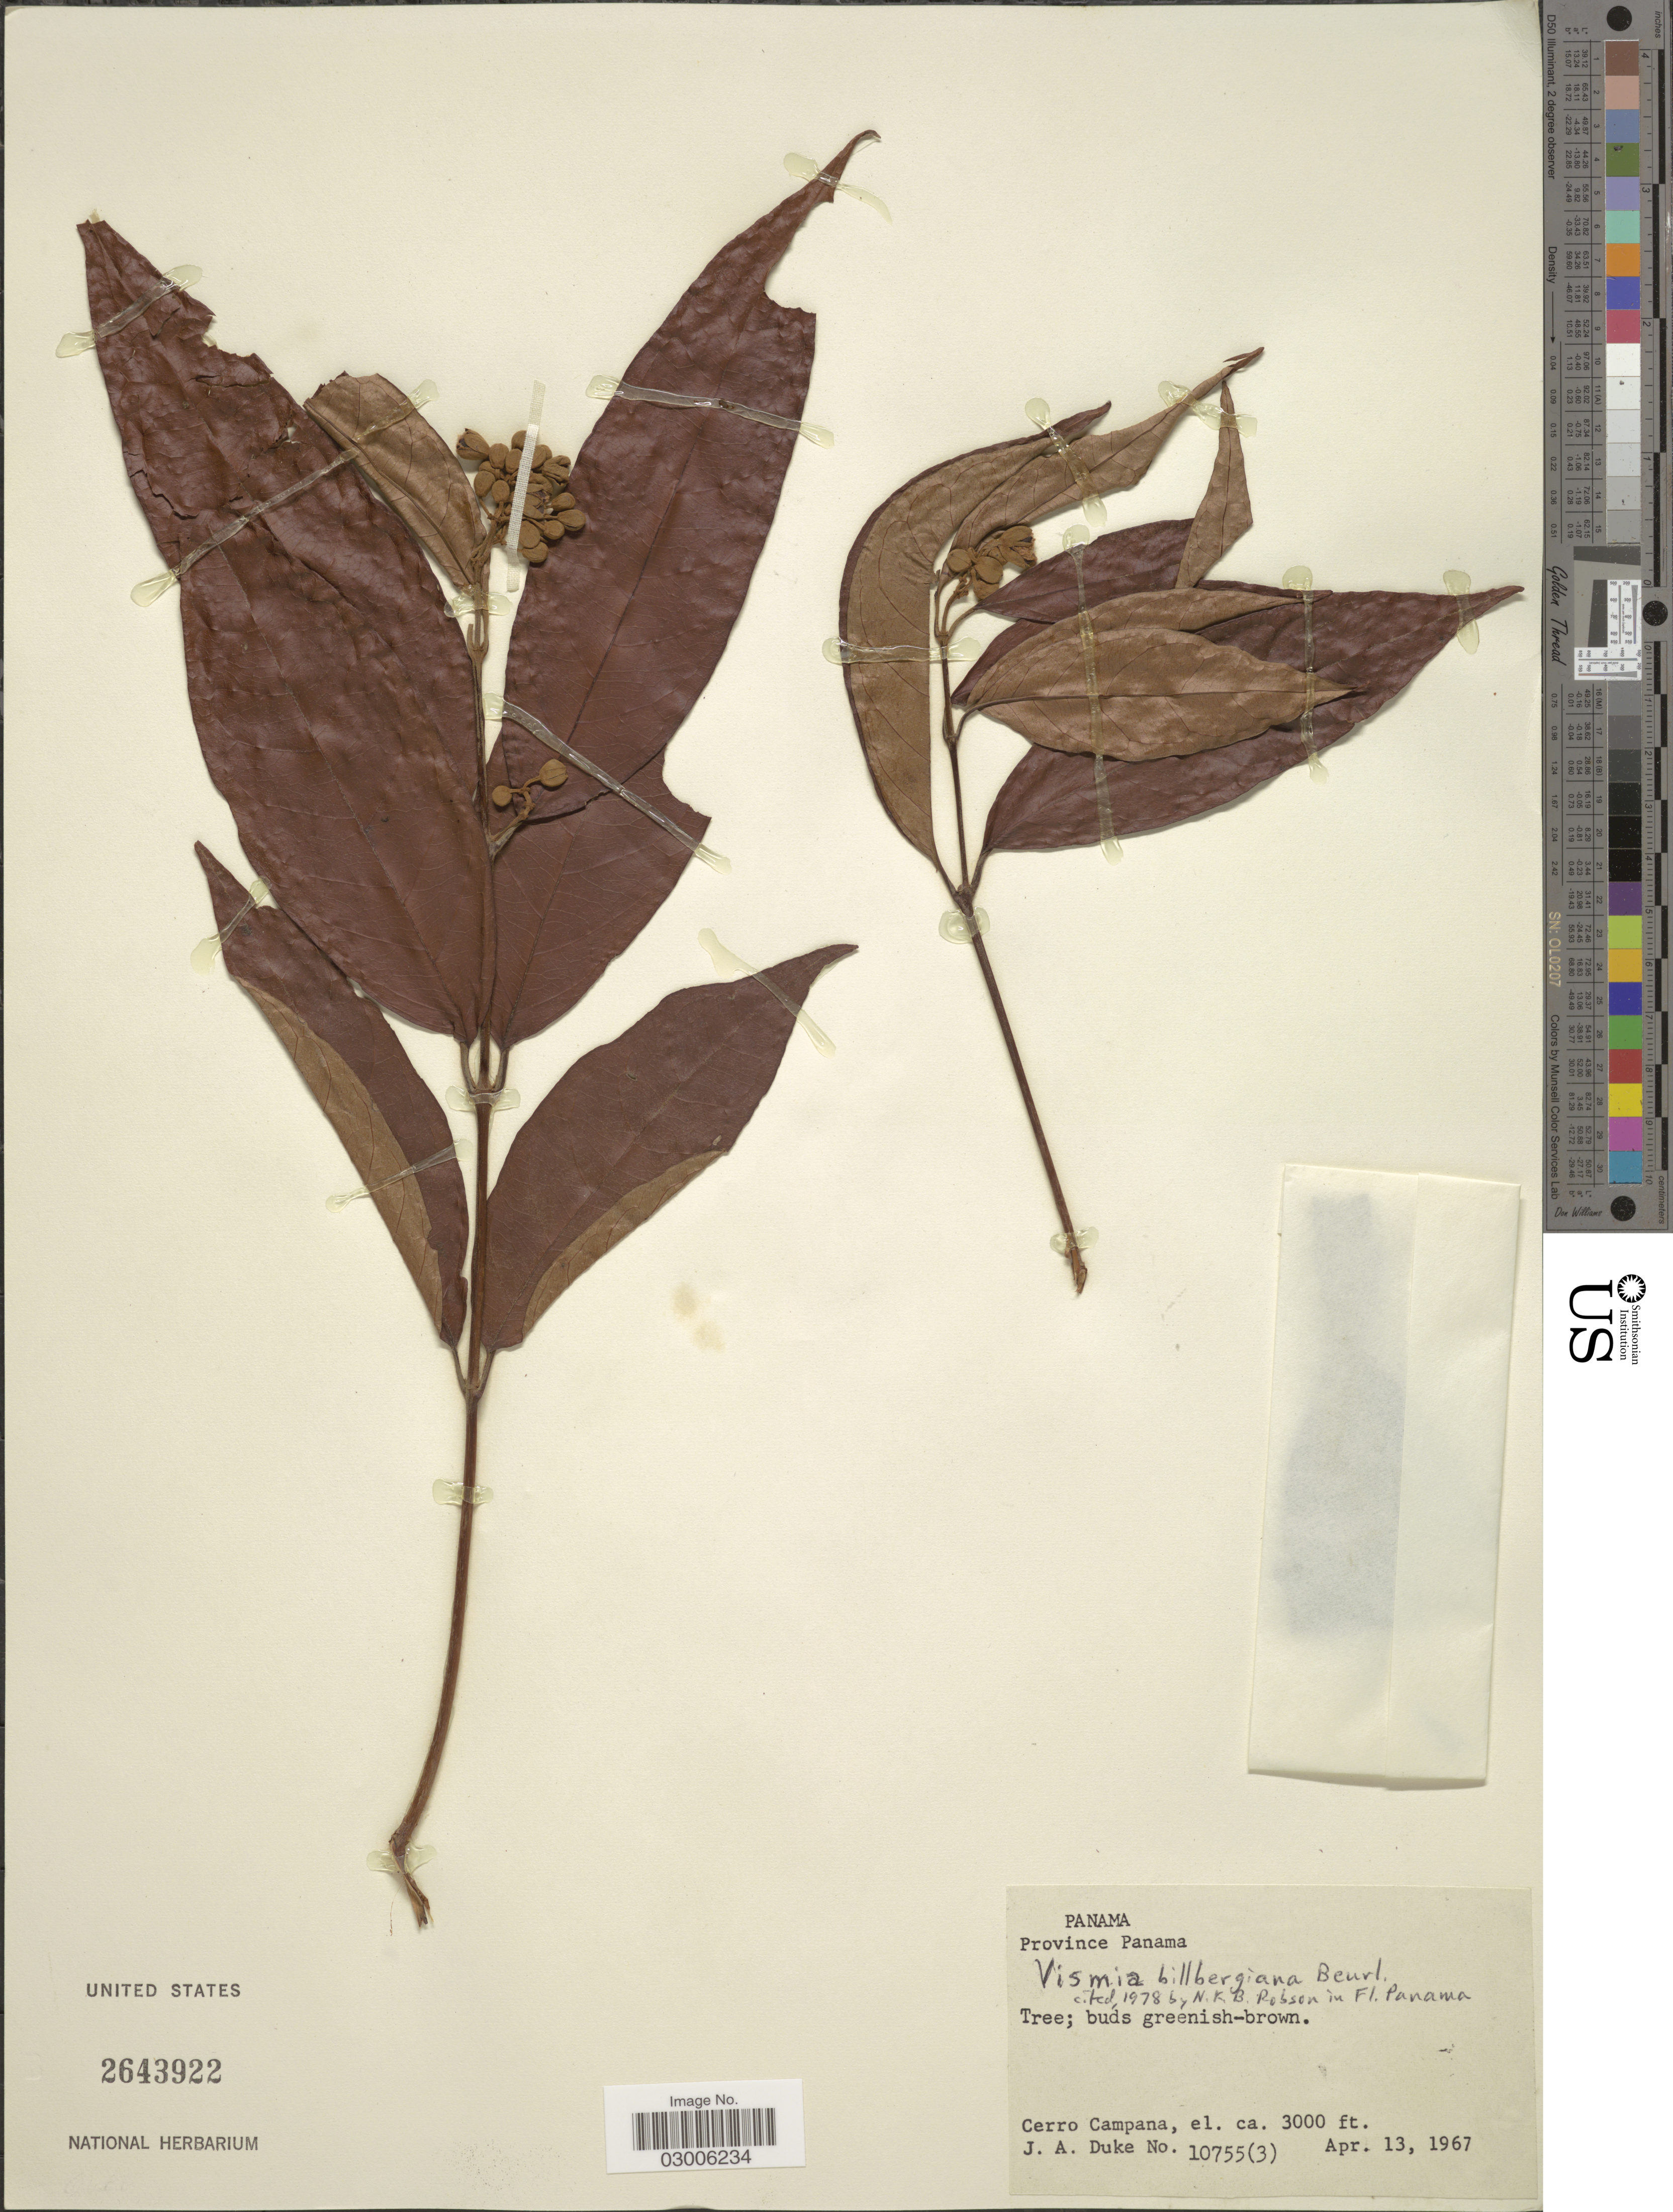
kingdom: Plantae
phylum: Tracheophyta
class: Magnoliopsida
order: Malpighiales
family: Hypericaceae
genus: Vismia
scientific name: Vismia billbergiana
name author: Beurl.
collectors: J. A. Duke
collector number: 10755 (3)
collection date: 1967-04-13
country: Panama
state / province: Panamá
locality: Cerro Campana.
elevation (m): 914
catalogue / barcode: US 2643922